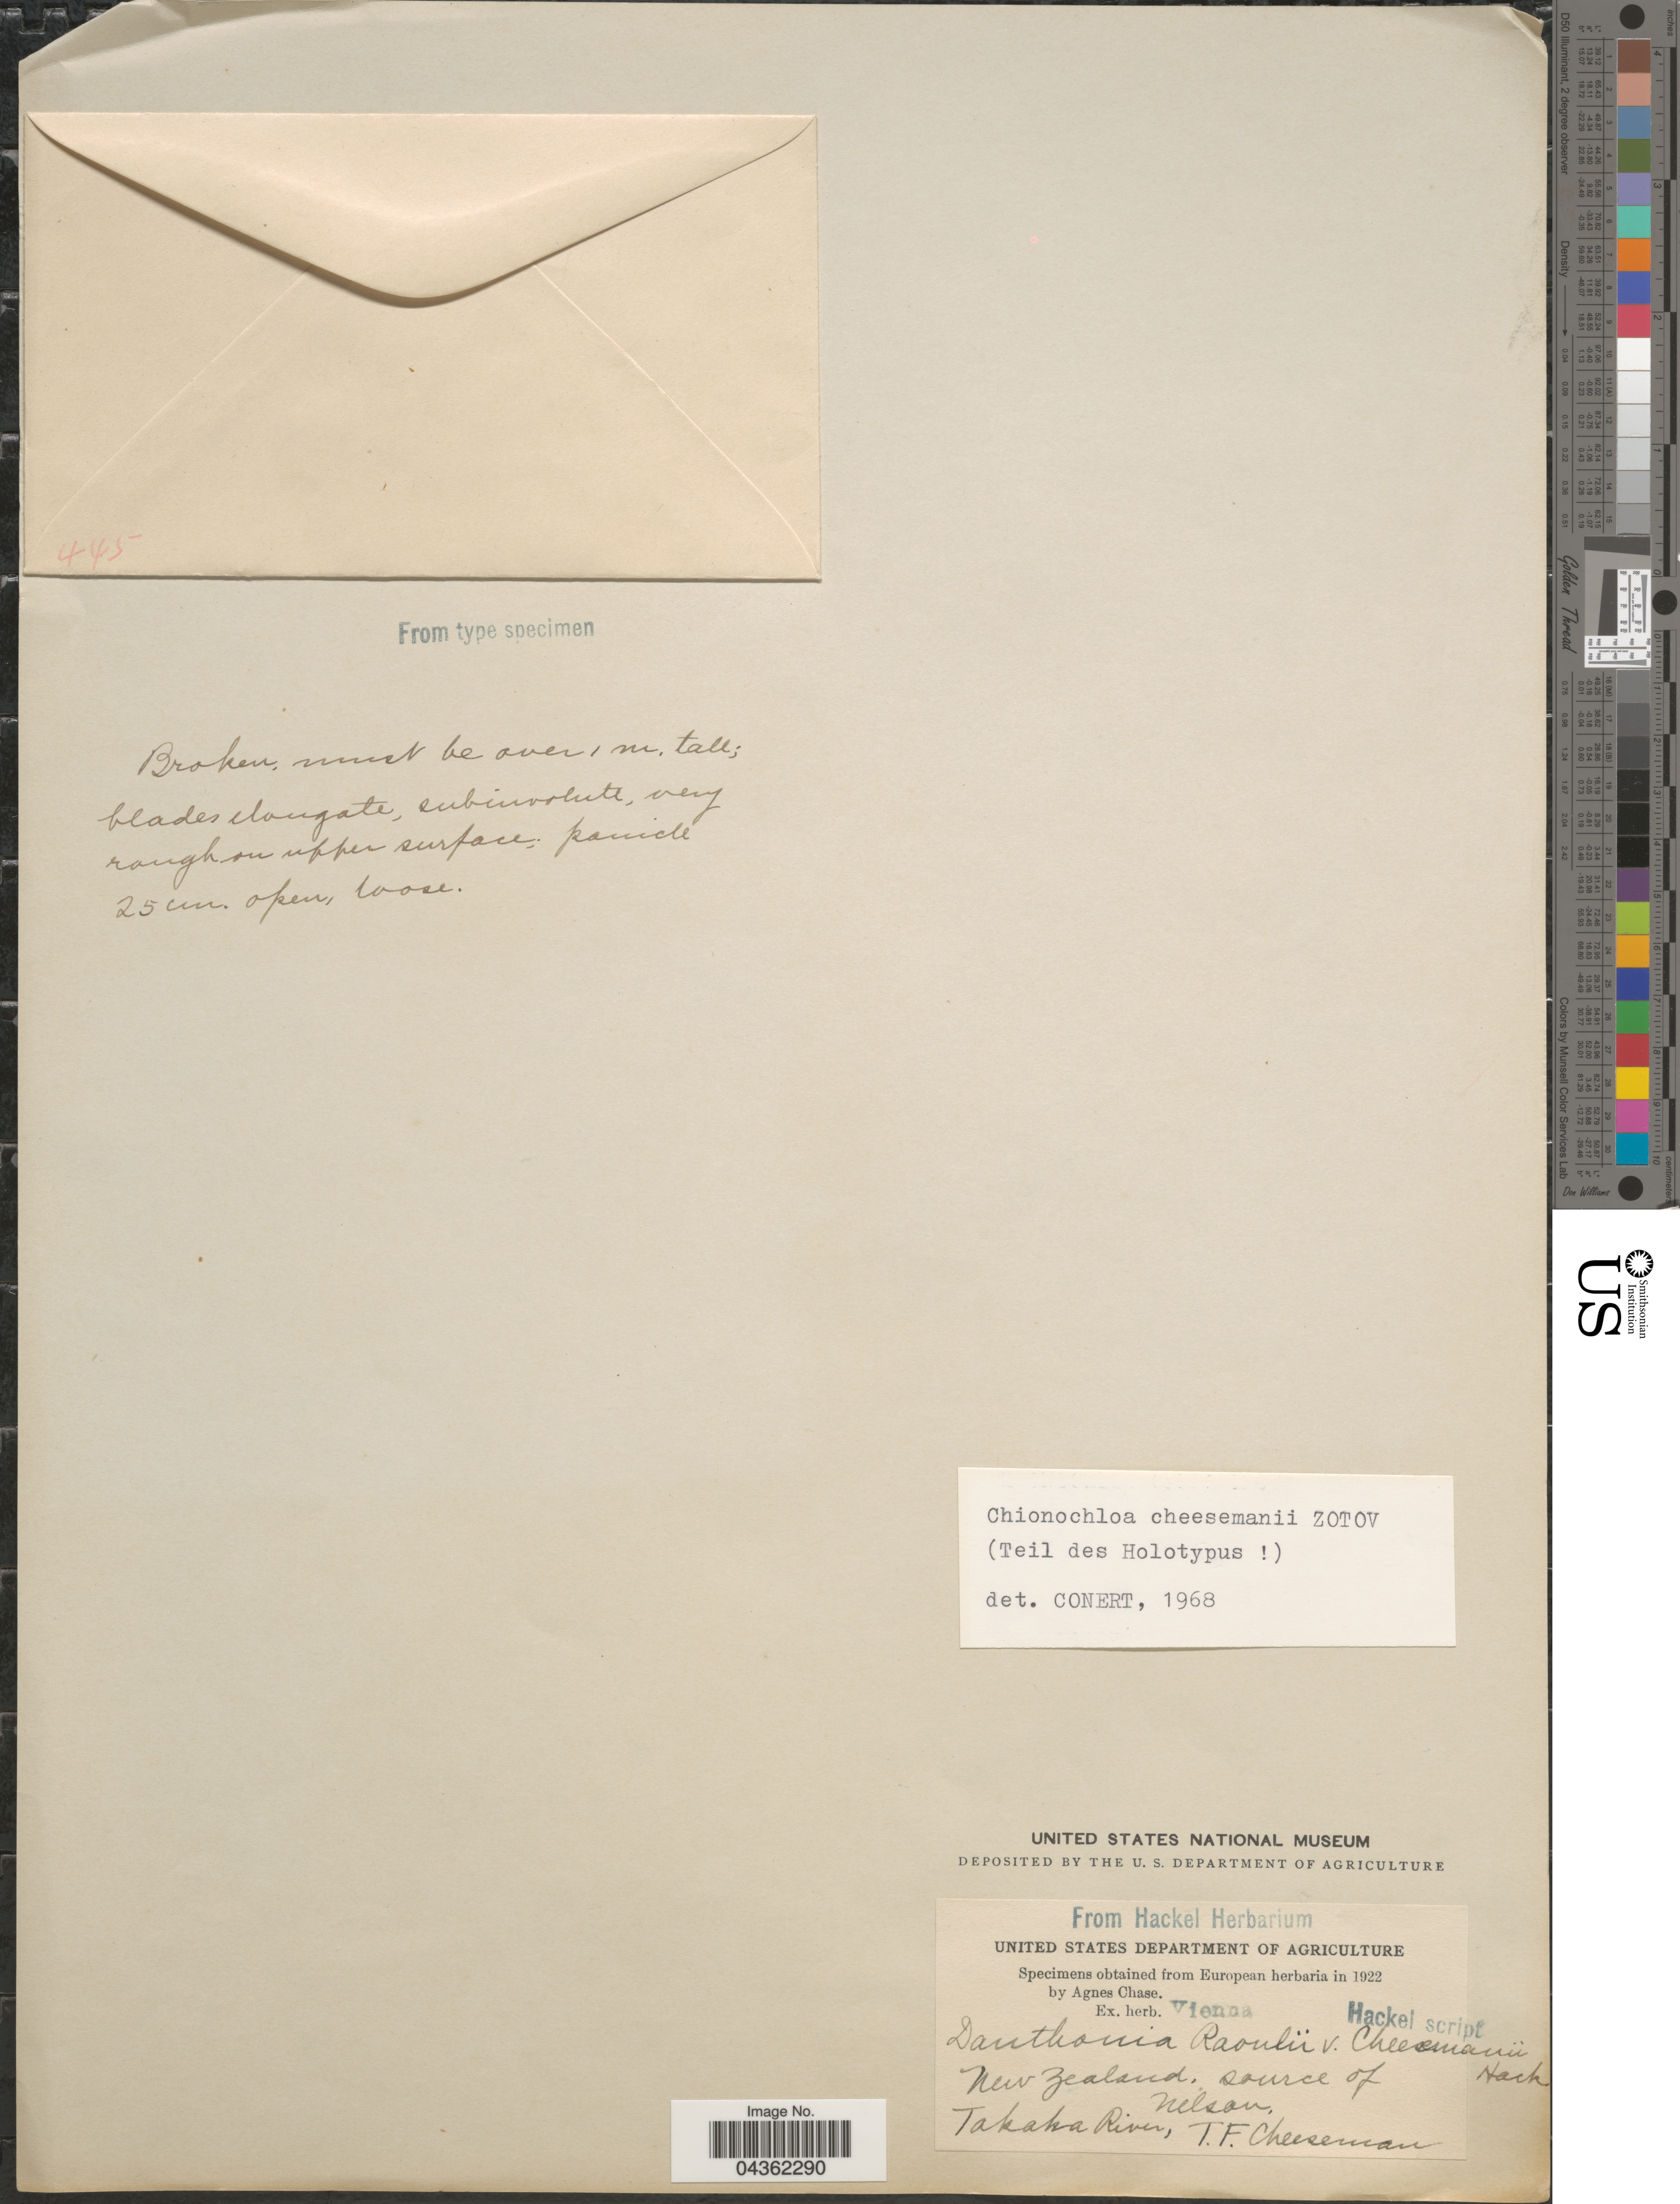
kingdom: Plantae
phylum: Tracheophyta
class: Liliopsida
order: Poales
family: Poaceae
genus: Chionochloa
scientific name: Chionochloa cheesemanii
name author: (Hack. ex Cheeseman) Zotov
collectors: T. F. Cheeseman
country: New Zealand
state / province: Nelson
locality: Source of Nelson. Takaka River.